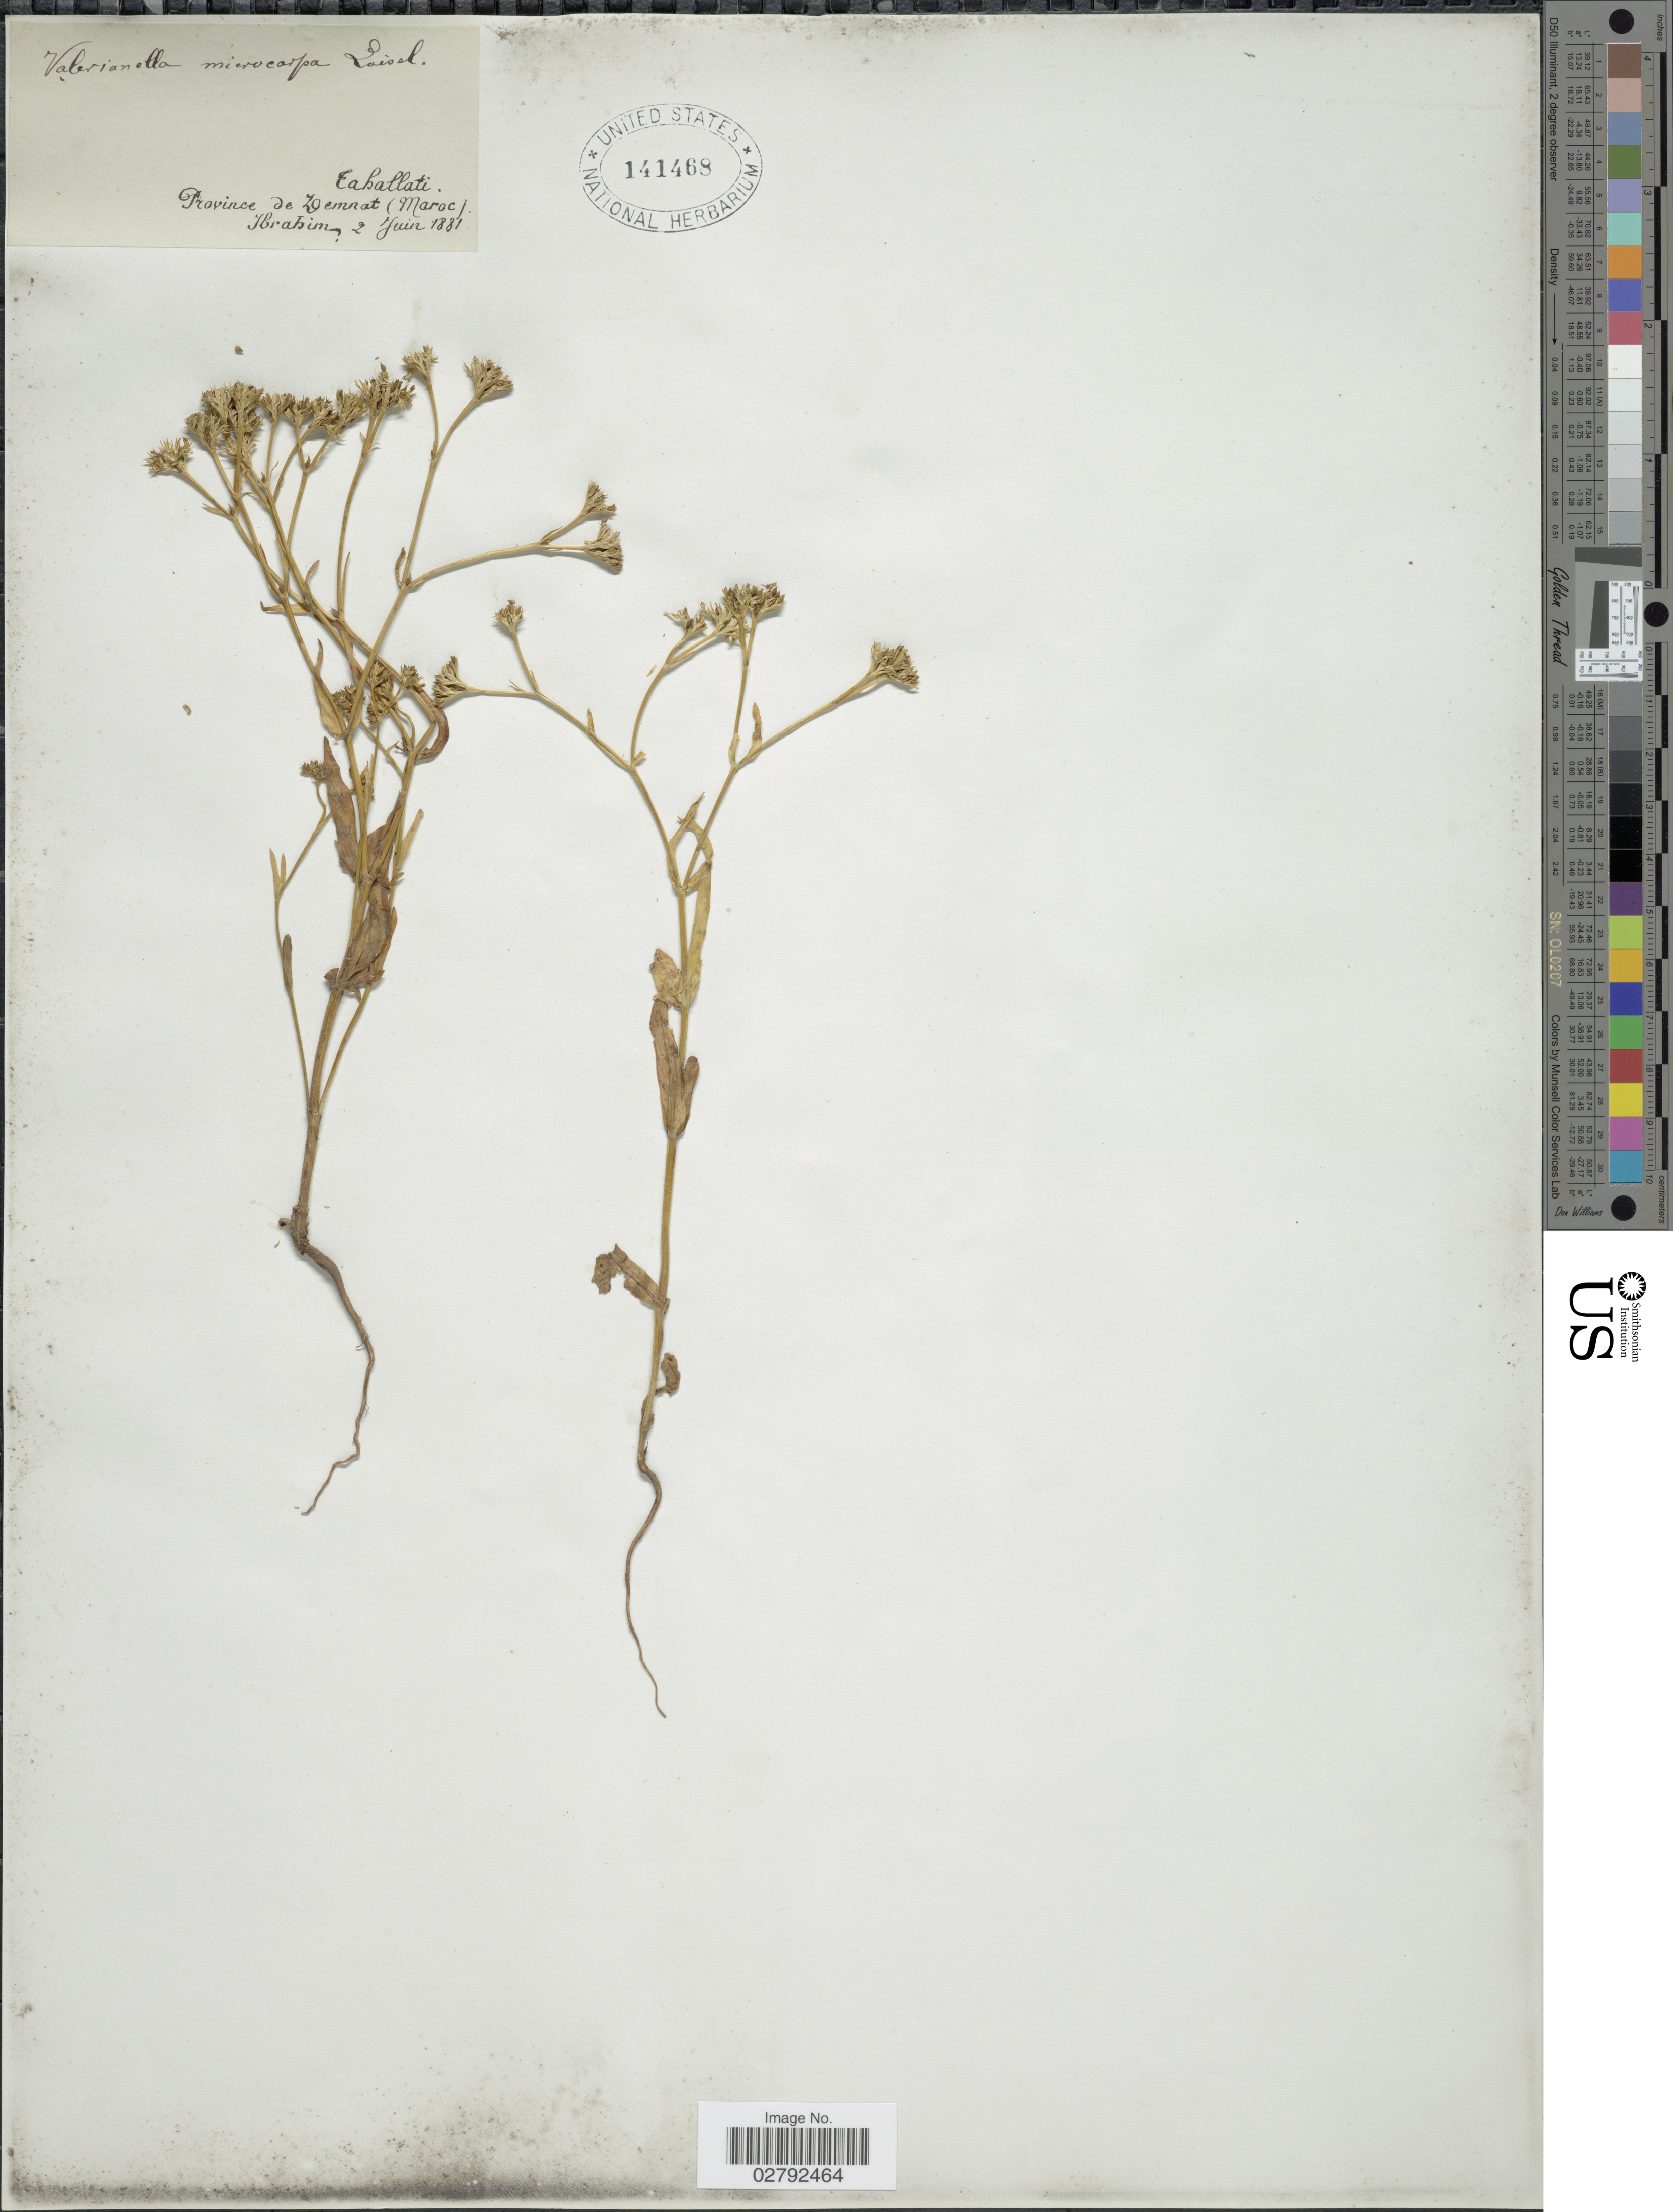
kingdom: Plantae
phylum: Tracheophyta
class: Magnoliopsida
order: Dipsacales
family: Caprifoliaceae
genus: Valerianella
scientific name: Valerianella microcarpa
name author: Loisel.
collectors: -. Ibrahim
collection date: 1881-06-02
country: Morocco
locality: Cahallati. Province de Zemnat (Maroc)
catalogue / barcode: US 141468